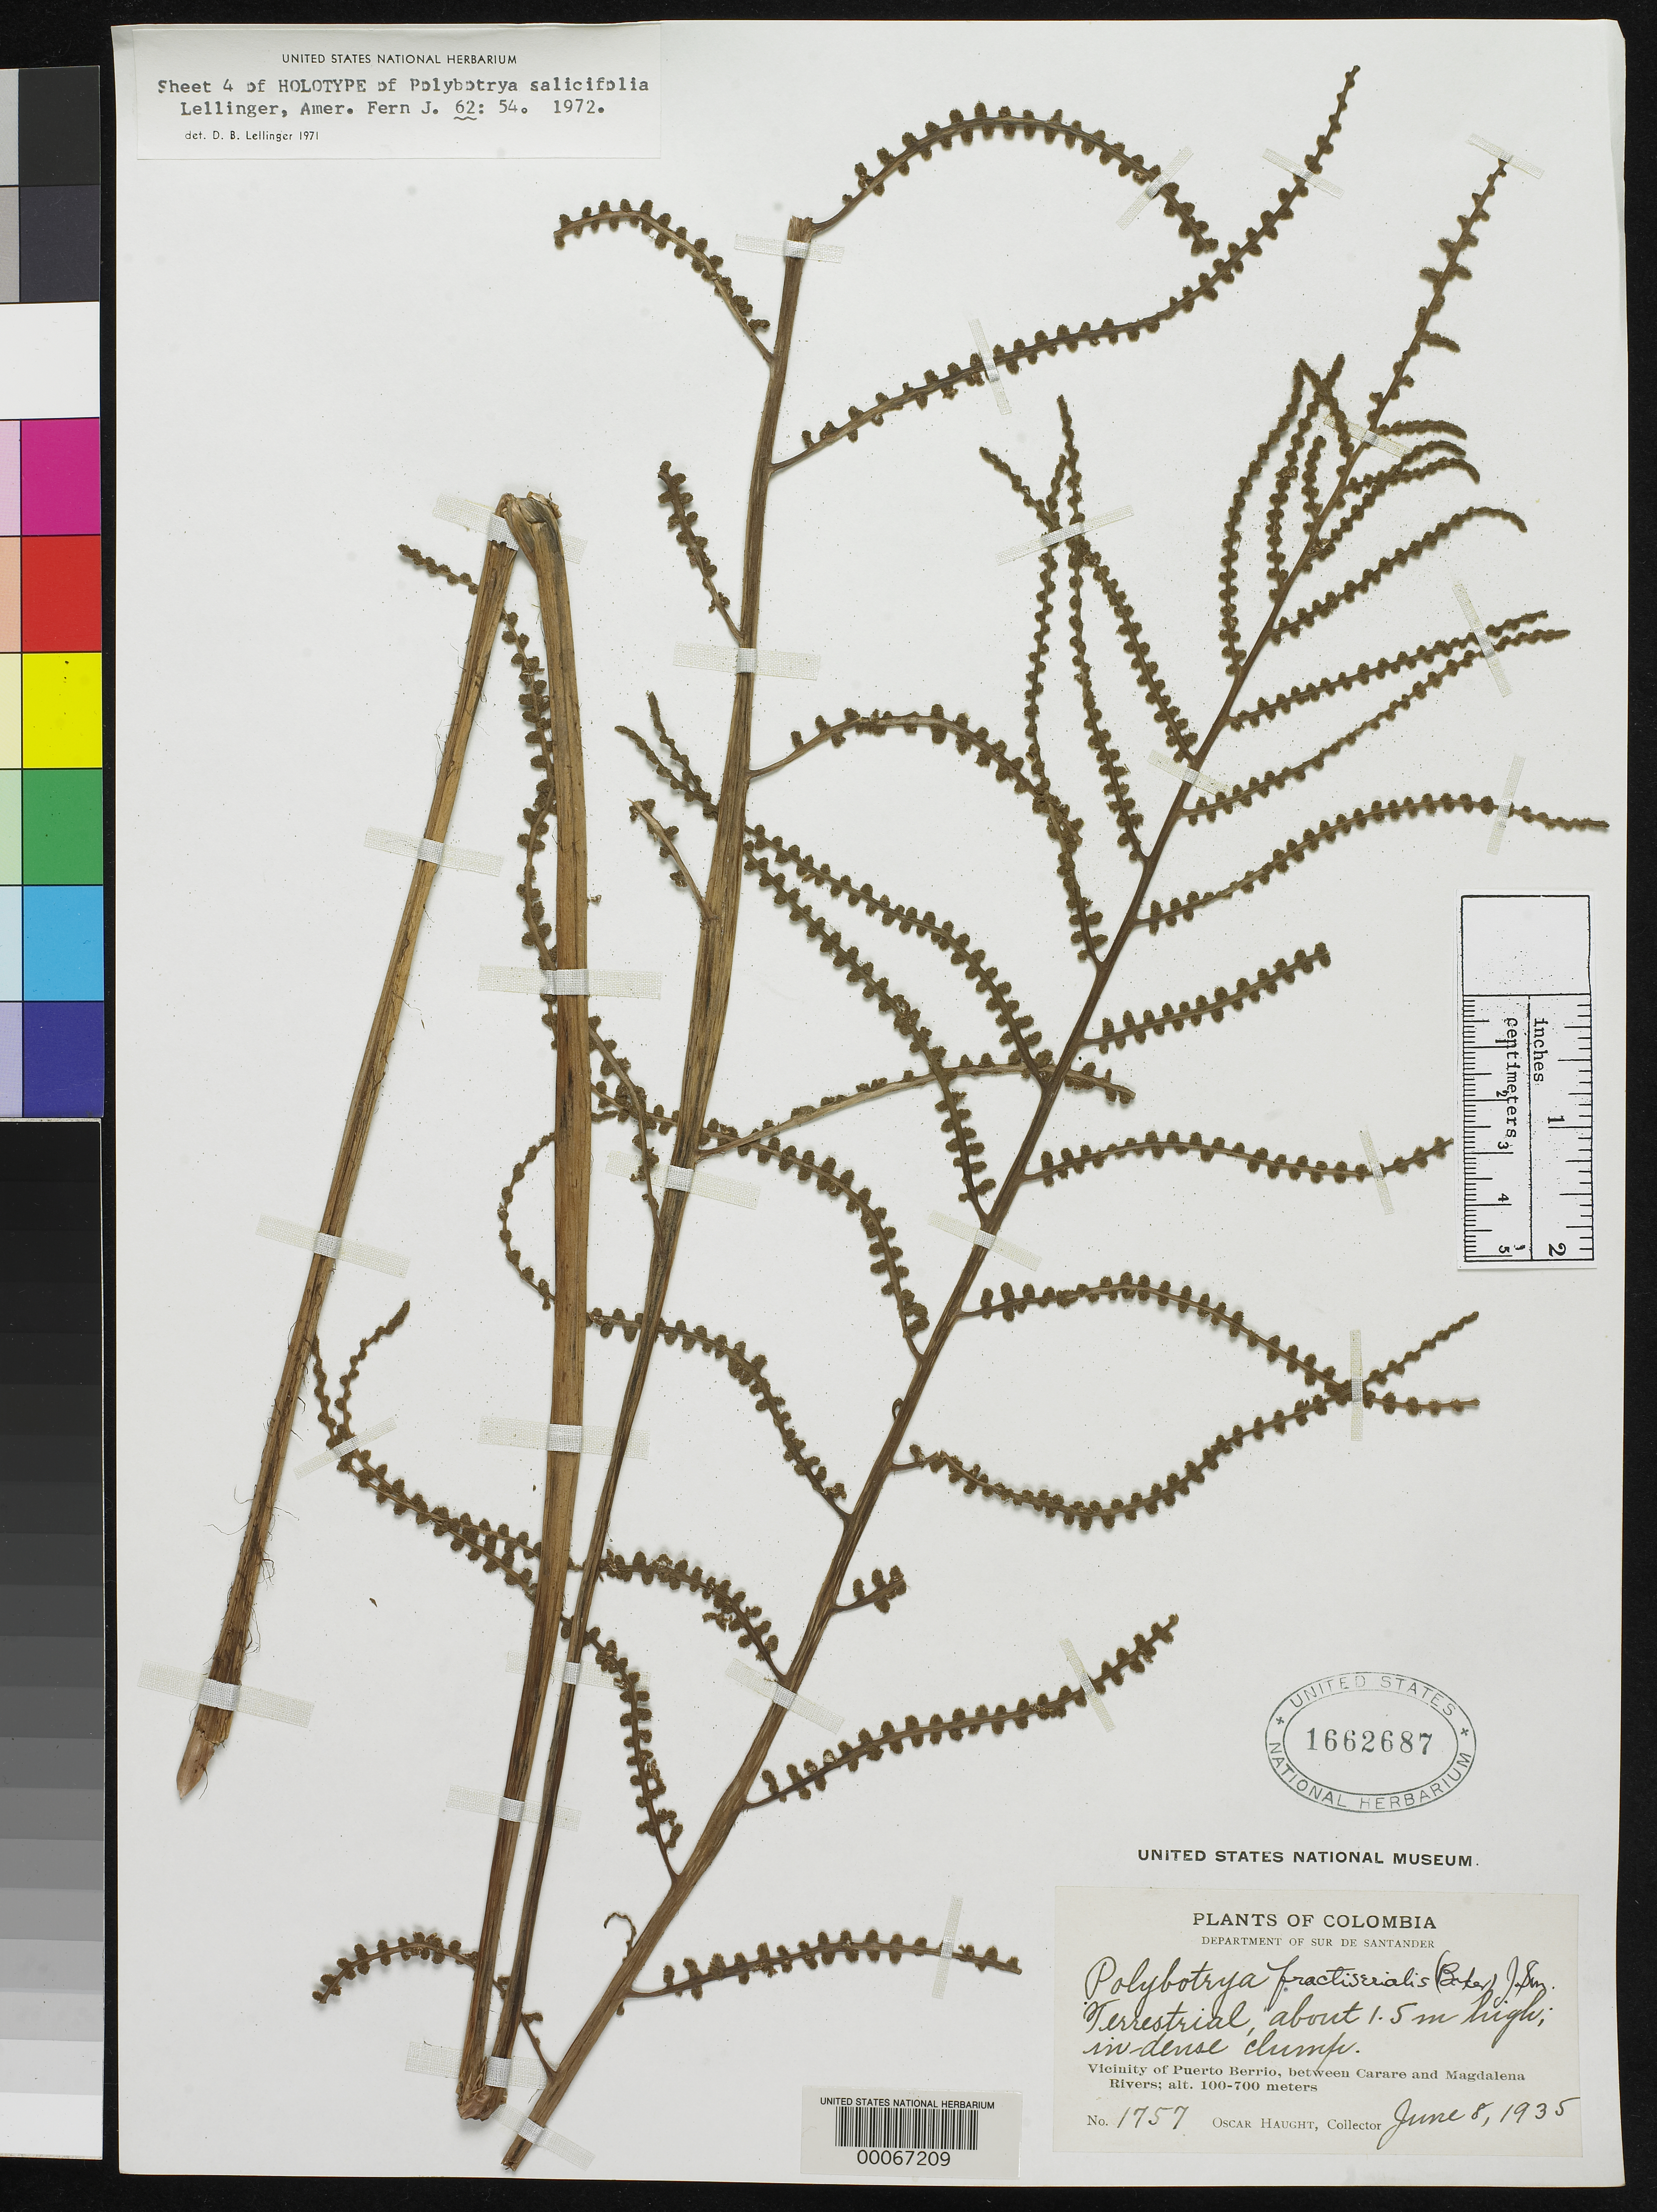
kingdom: Plantae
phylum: Tracheophyta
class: Polypodiopsida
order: Polypodiales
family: Dryopteridaceae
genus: Polybotrya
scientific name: Polybotrya salicifolia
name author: Lellinger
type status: Holotype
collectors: O. L. Haught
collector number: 1757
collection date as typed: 08 Jun 1935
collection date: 1935-06-08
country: Colombia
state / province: Santander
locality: Near Puerto Berrio.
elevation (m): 100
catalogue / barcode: US 1662687